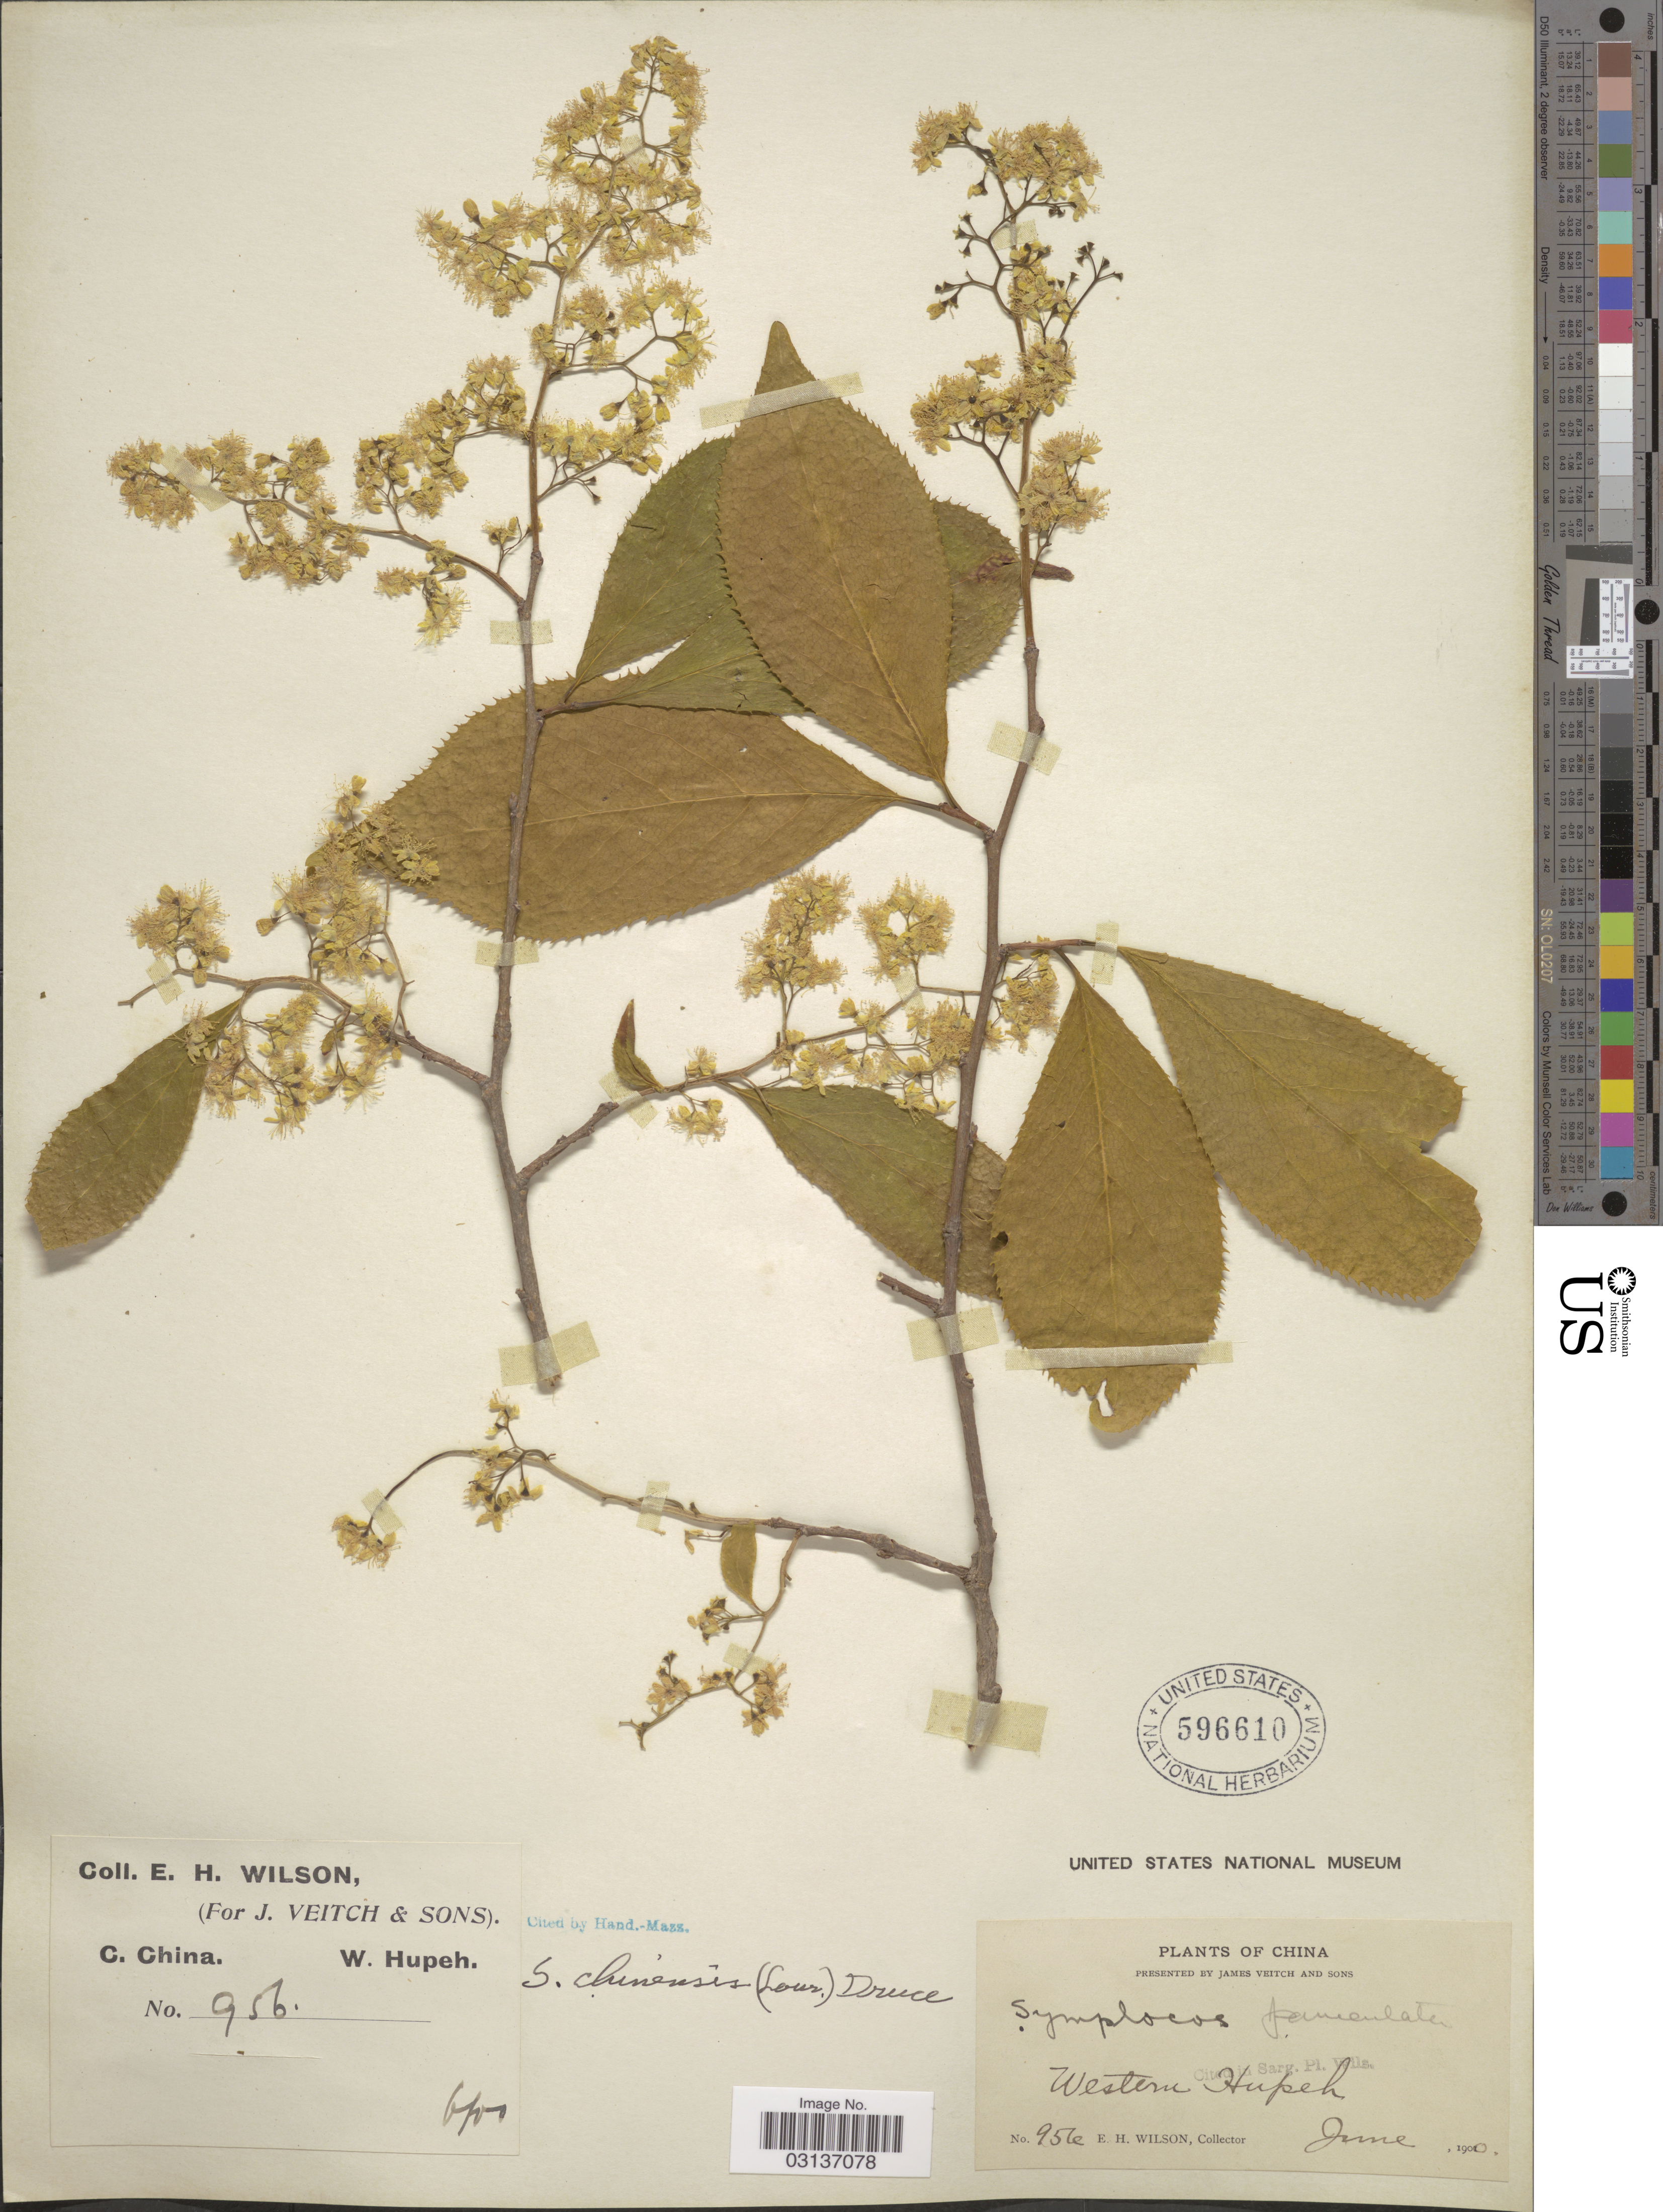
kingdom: Plantae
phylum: Tracheophyta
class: Magnoliopsida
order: Ericales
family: Symplocaceae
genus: Symplocos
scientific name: Symplocos paniculata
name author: Miq.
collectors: E. Wilson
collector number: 956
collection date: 1900-06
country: China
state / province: Hubei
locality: Western Hupeh. C. China.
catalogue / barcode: US 596610